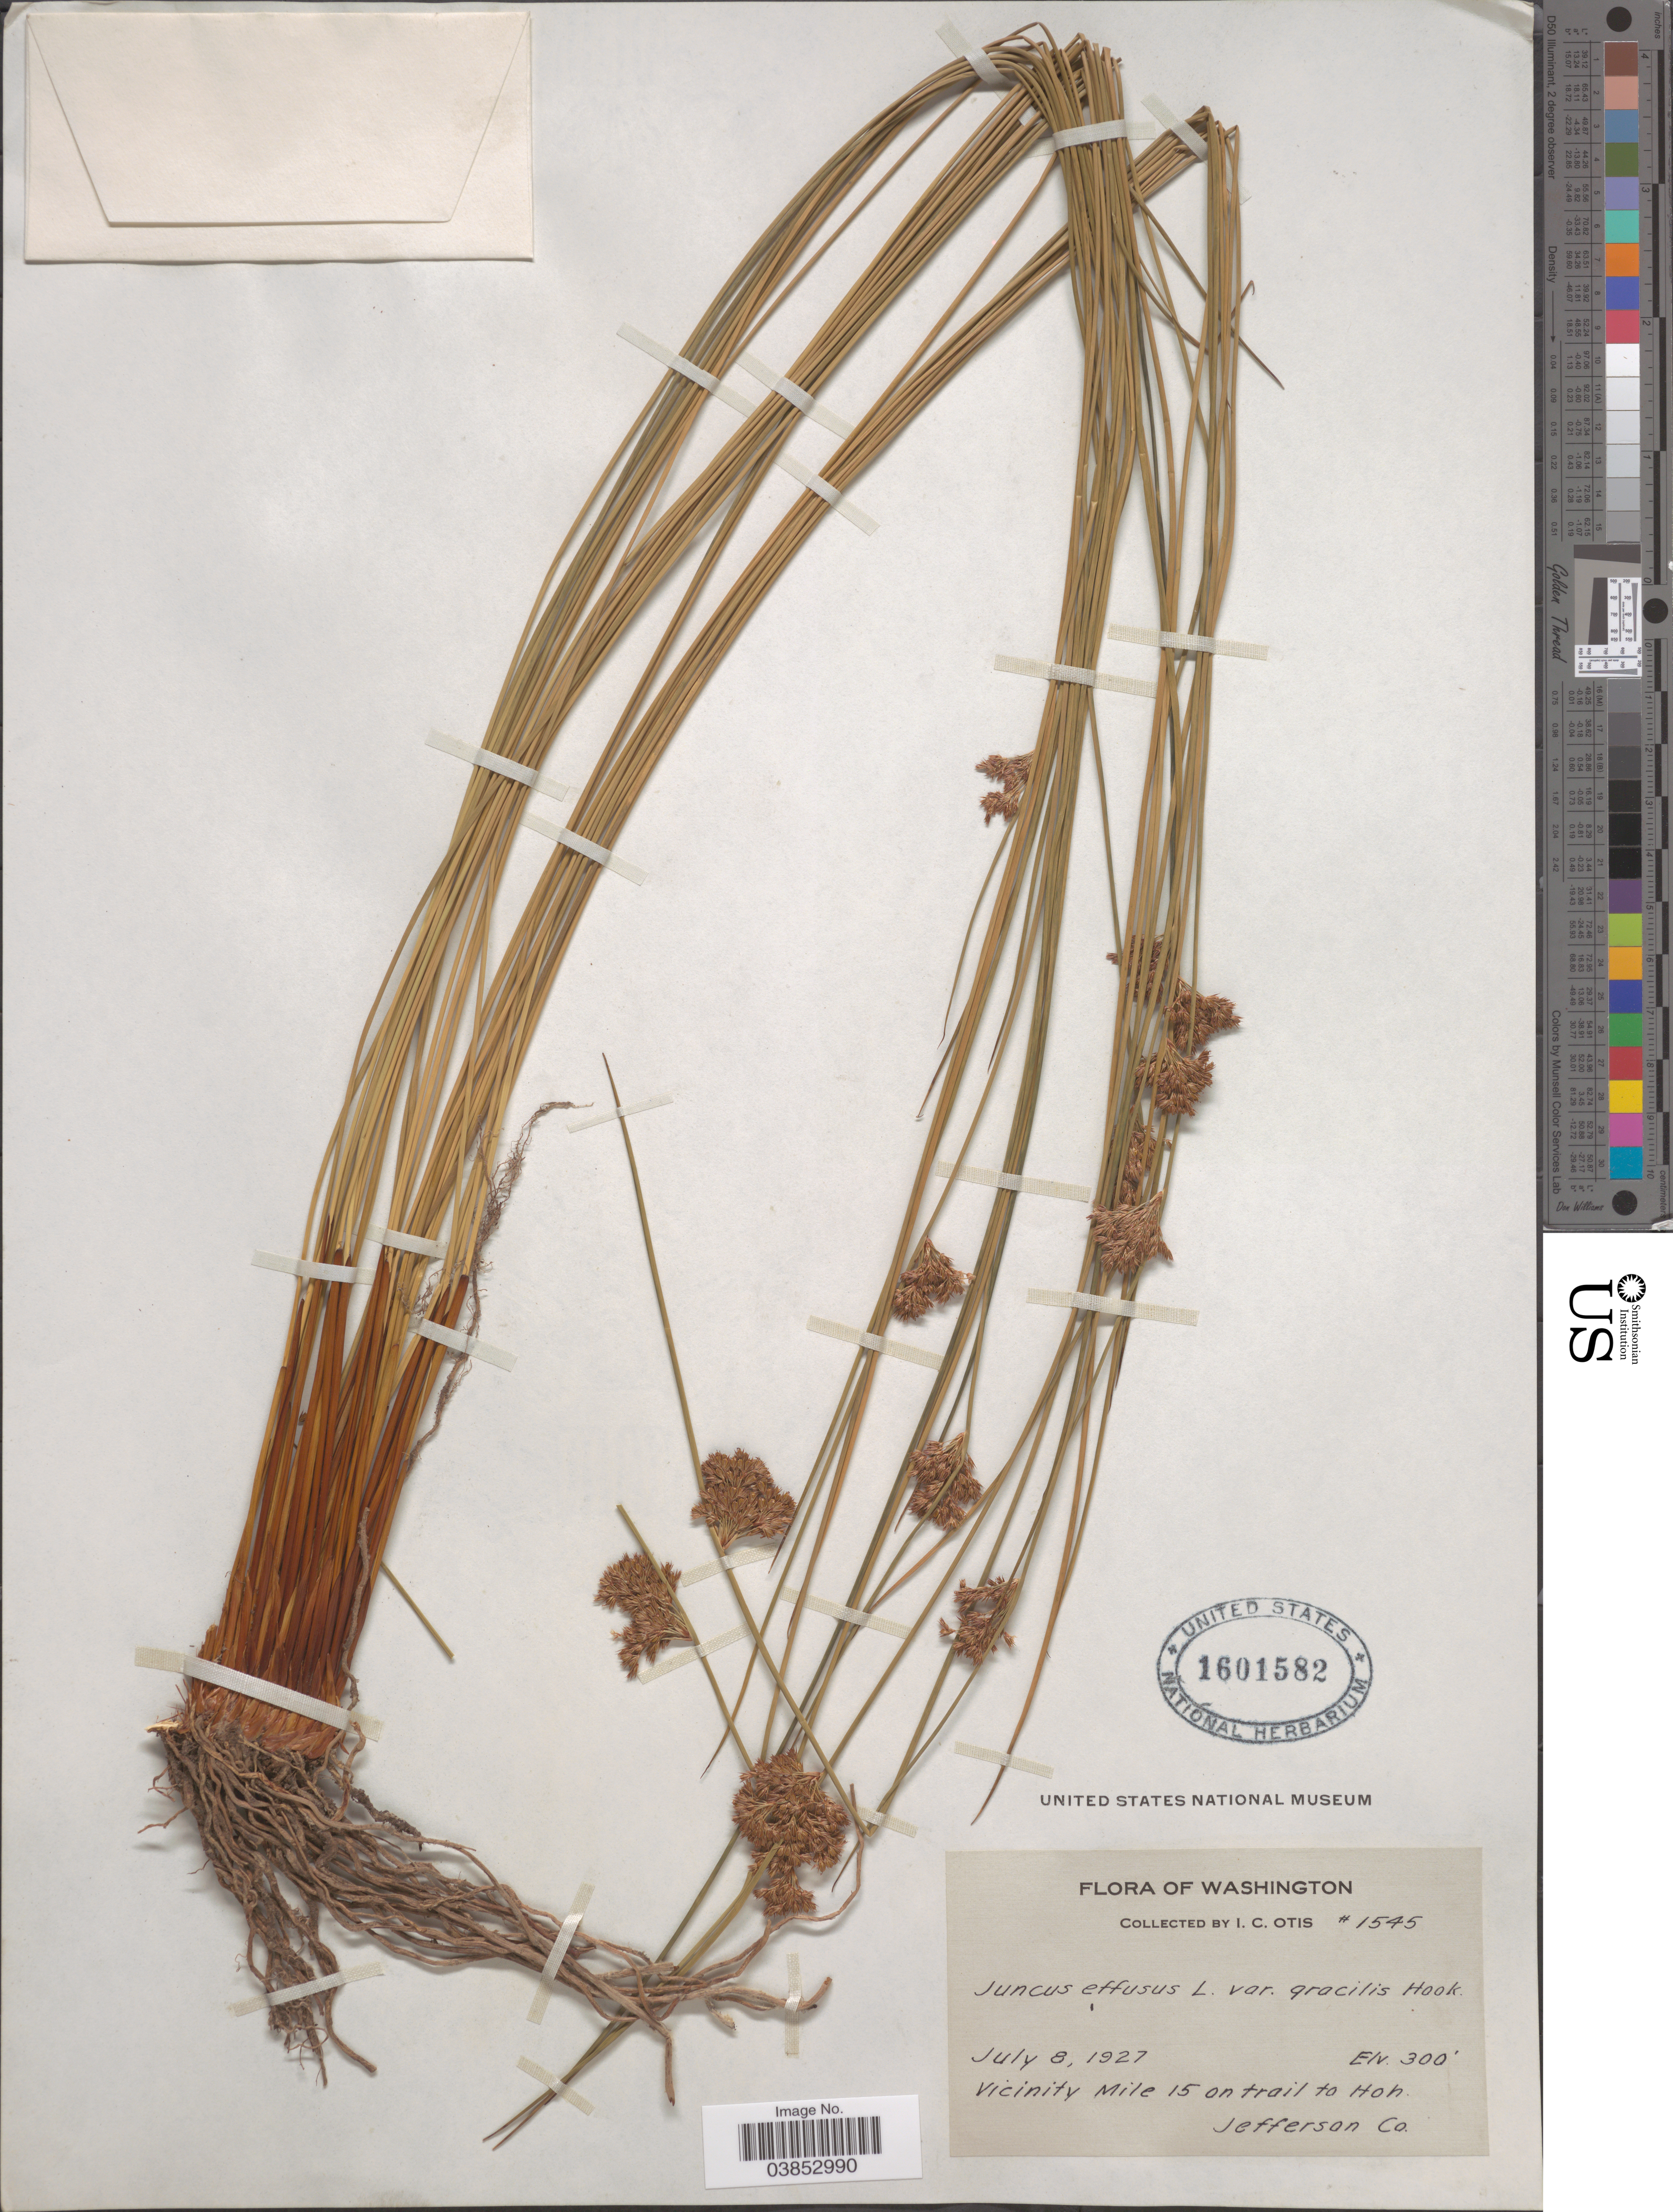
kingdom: Plantae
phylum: Tracheophyta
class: Liliopsida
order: Poales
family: Juncaceae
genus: Juncus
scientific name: Juncus effusus f. gracilis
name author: Buchenau ex Matsum.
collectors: I. C. Otis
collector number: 1545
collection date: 1927-07-08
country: United States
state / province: Washington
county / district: Jefferson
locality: Vicinity Mile 15 on trail to Itoh. Jefferson Co.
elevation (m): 91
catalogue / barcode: US 1601582